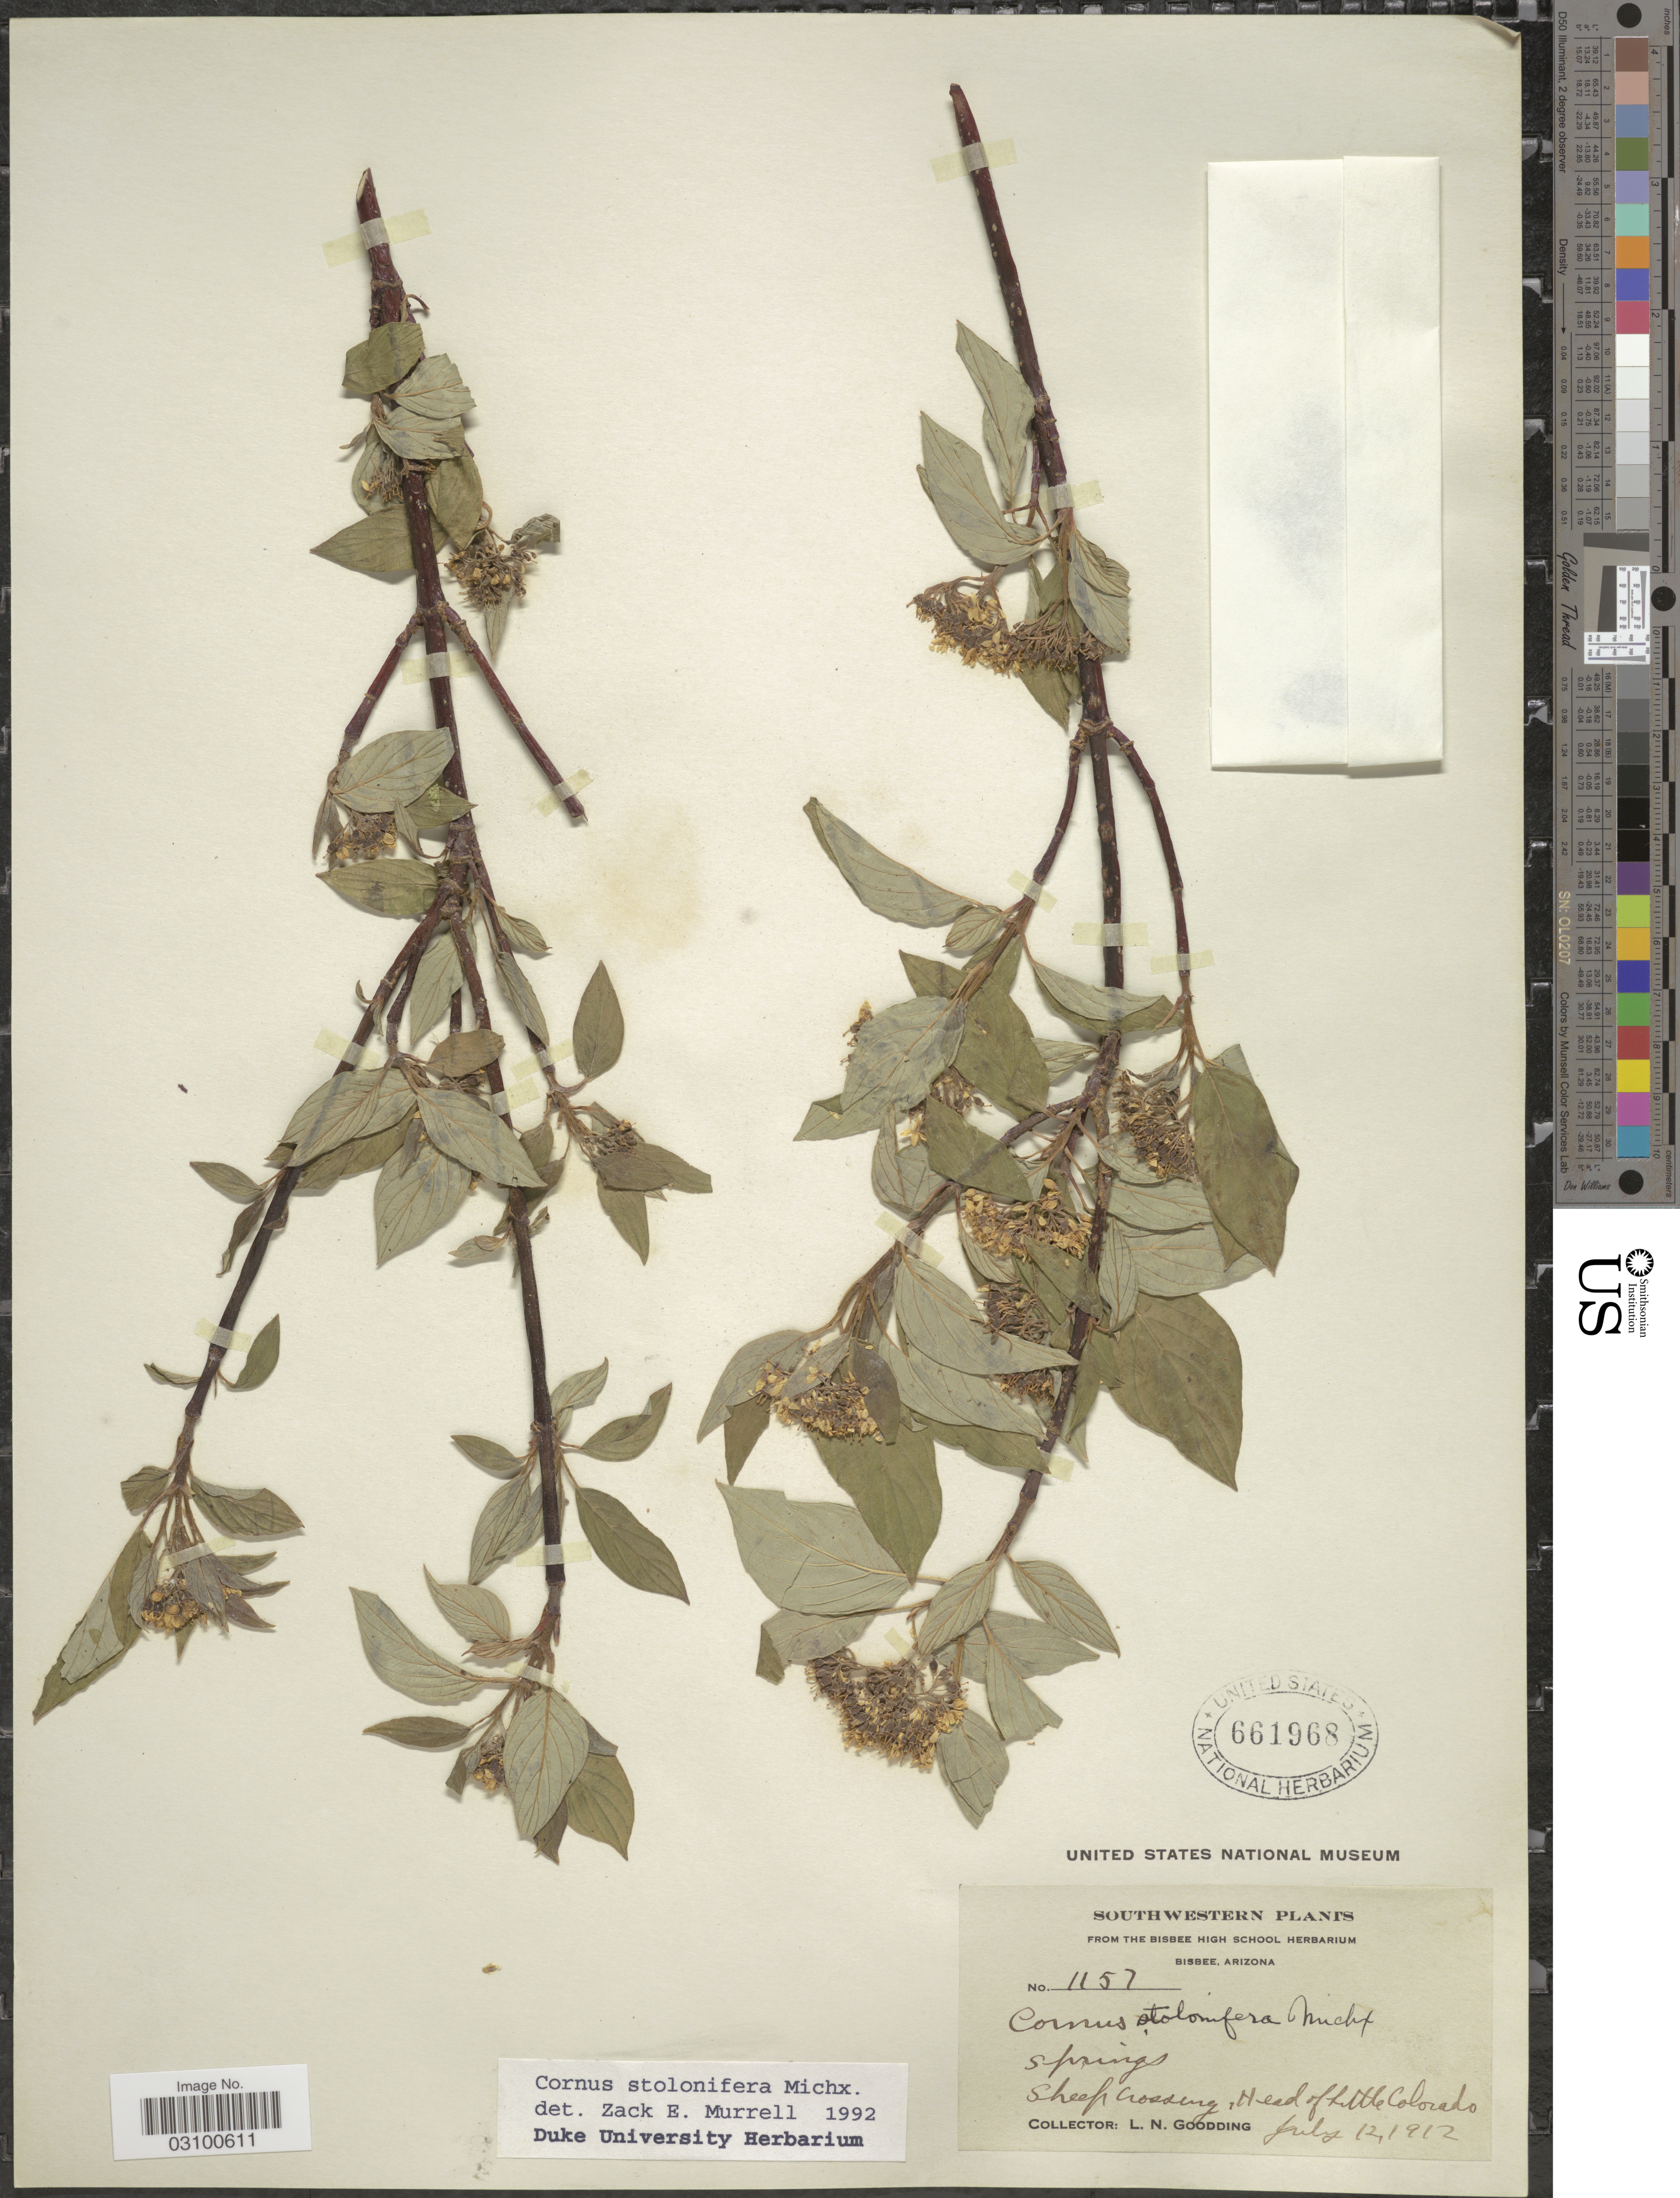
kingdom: Plantae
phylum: Tracheophyta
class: Magnoliopsida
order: Cornales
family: Cornaceae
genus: Cornus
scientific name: Cornus sericea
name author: L.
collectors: L. N. Goodding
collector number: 1157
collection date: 1912-07-12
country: United States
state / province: Arizona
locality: Southwestern. Springs. Sheep Crossing, Head of Little Colorado.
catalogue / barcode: US 661968